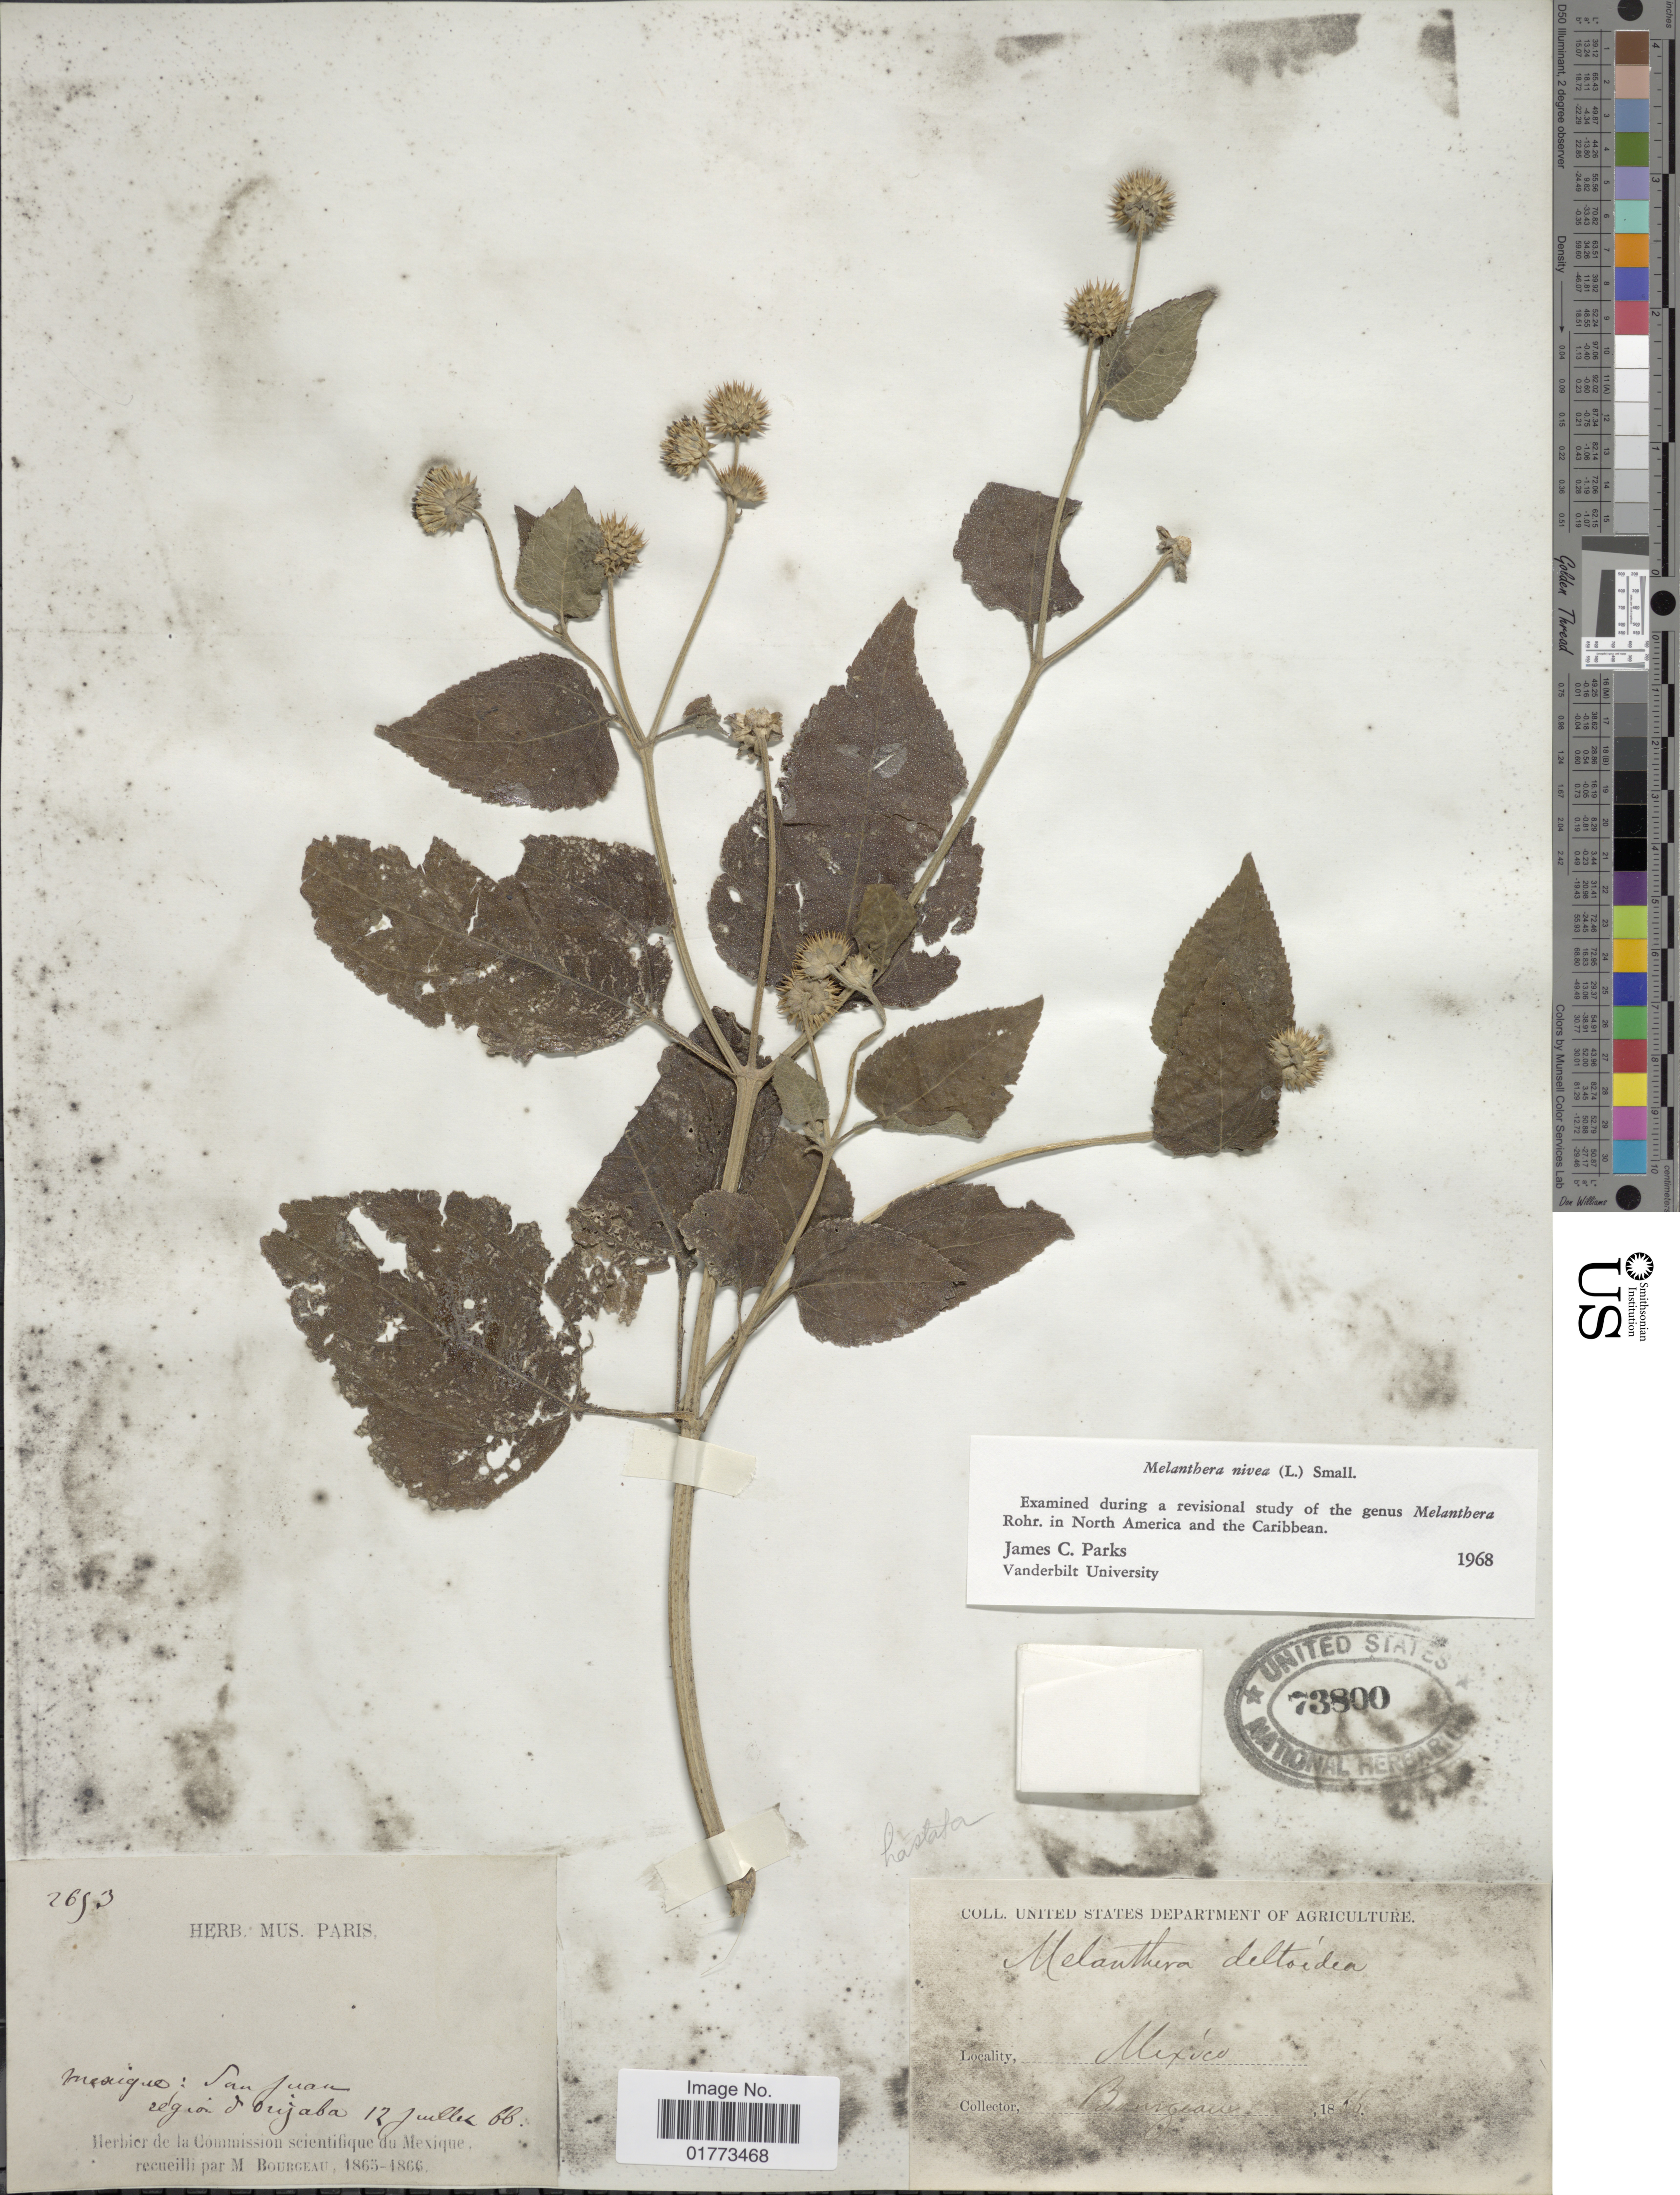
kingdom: Plantae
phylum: Tracheophyta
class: Magnoliopsida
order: Asterales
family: Asteraceae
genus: Melanthera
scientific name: Melanthera nivea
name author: (L.) Small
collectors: M. Bourgeau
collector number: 2653*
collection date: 1866-07-12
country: Mexico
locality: San Juan, region d' Orizaba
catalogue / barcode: US 73800